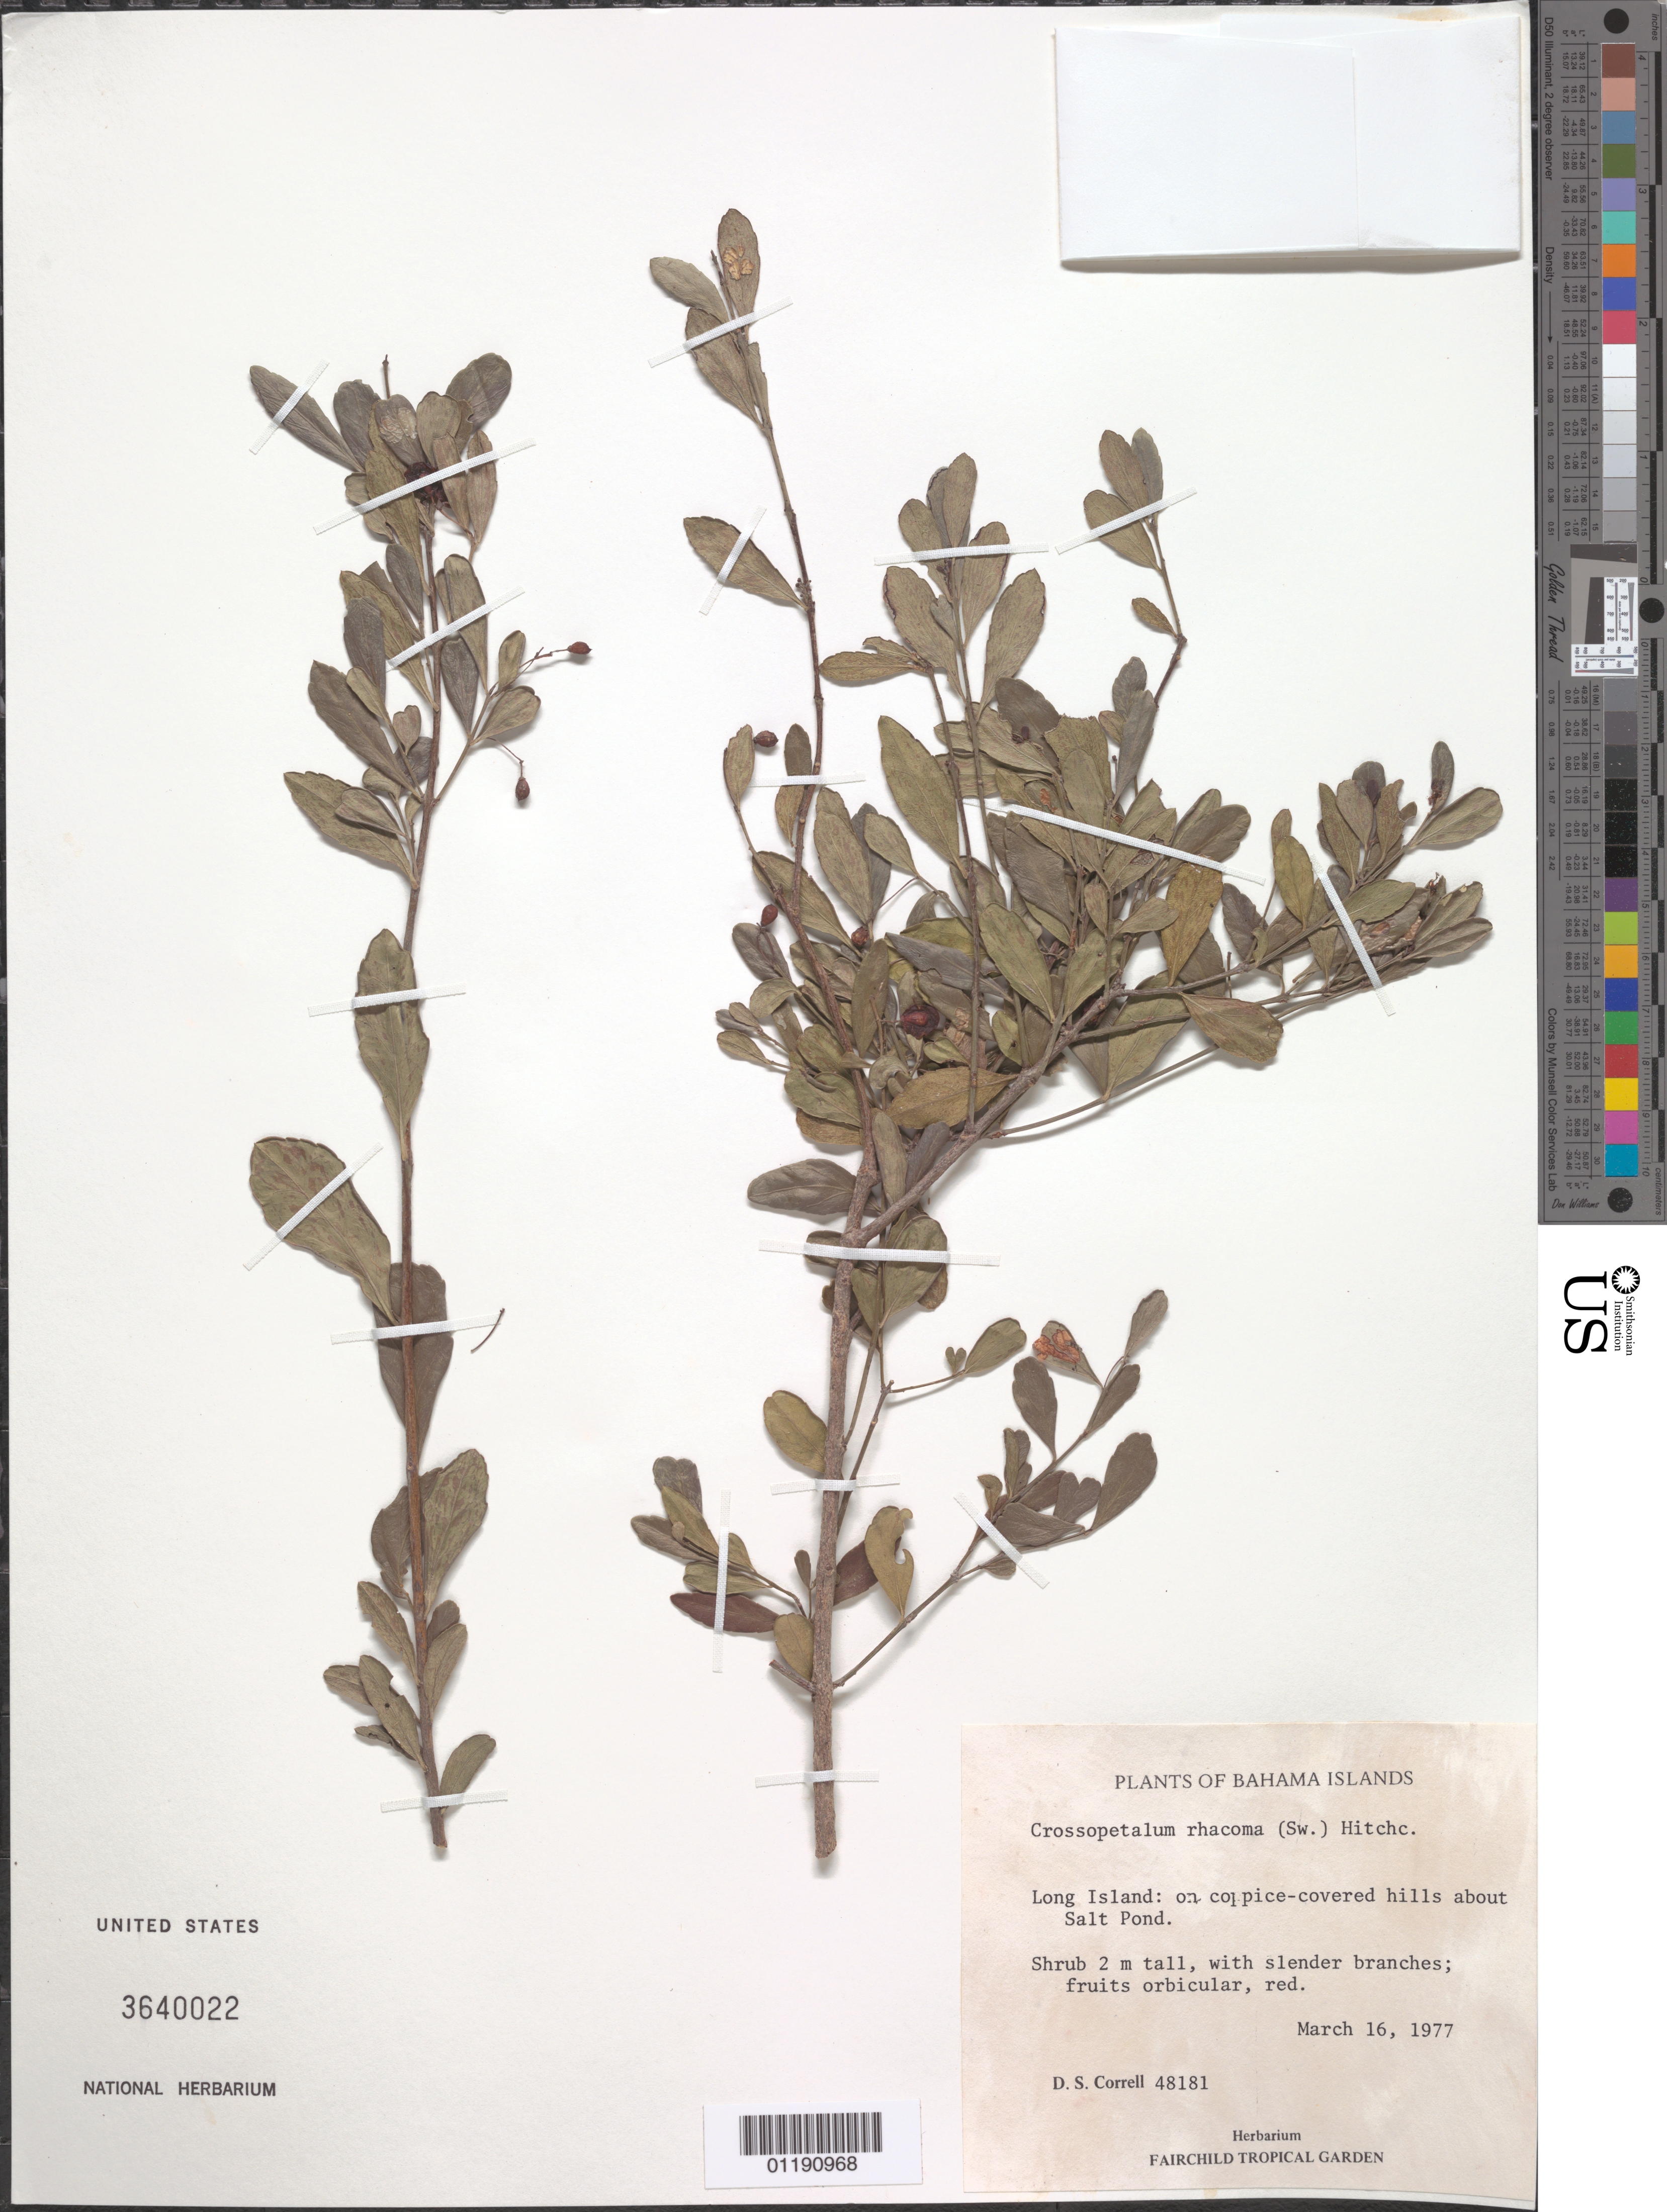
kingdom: Plantae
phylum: Tracheophyta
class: Magnoliopsida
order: Celastrales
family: Celastraceae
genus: Rhacoma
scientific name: Rhacoma crossopetalum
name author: L.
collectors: D. S. Correll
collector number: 48181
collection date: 1977-03-16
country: Bahamas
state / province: Long Island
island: Long Island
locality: Long Island: on coppice-covered hills about Salt Pond.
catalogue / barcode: US 3640022